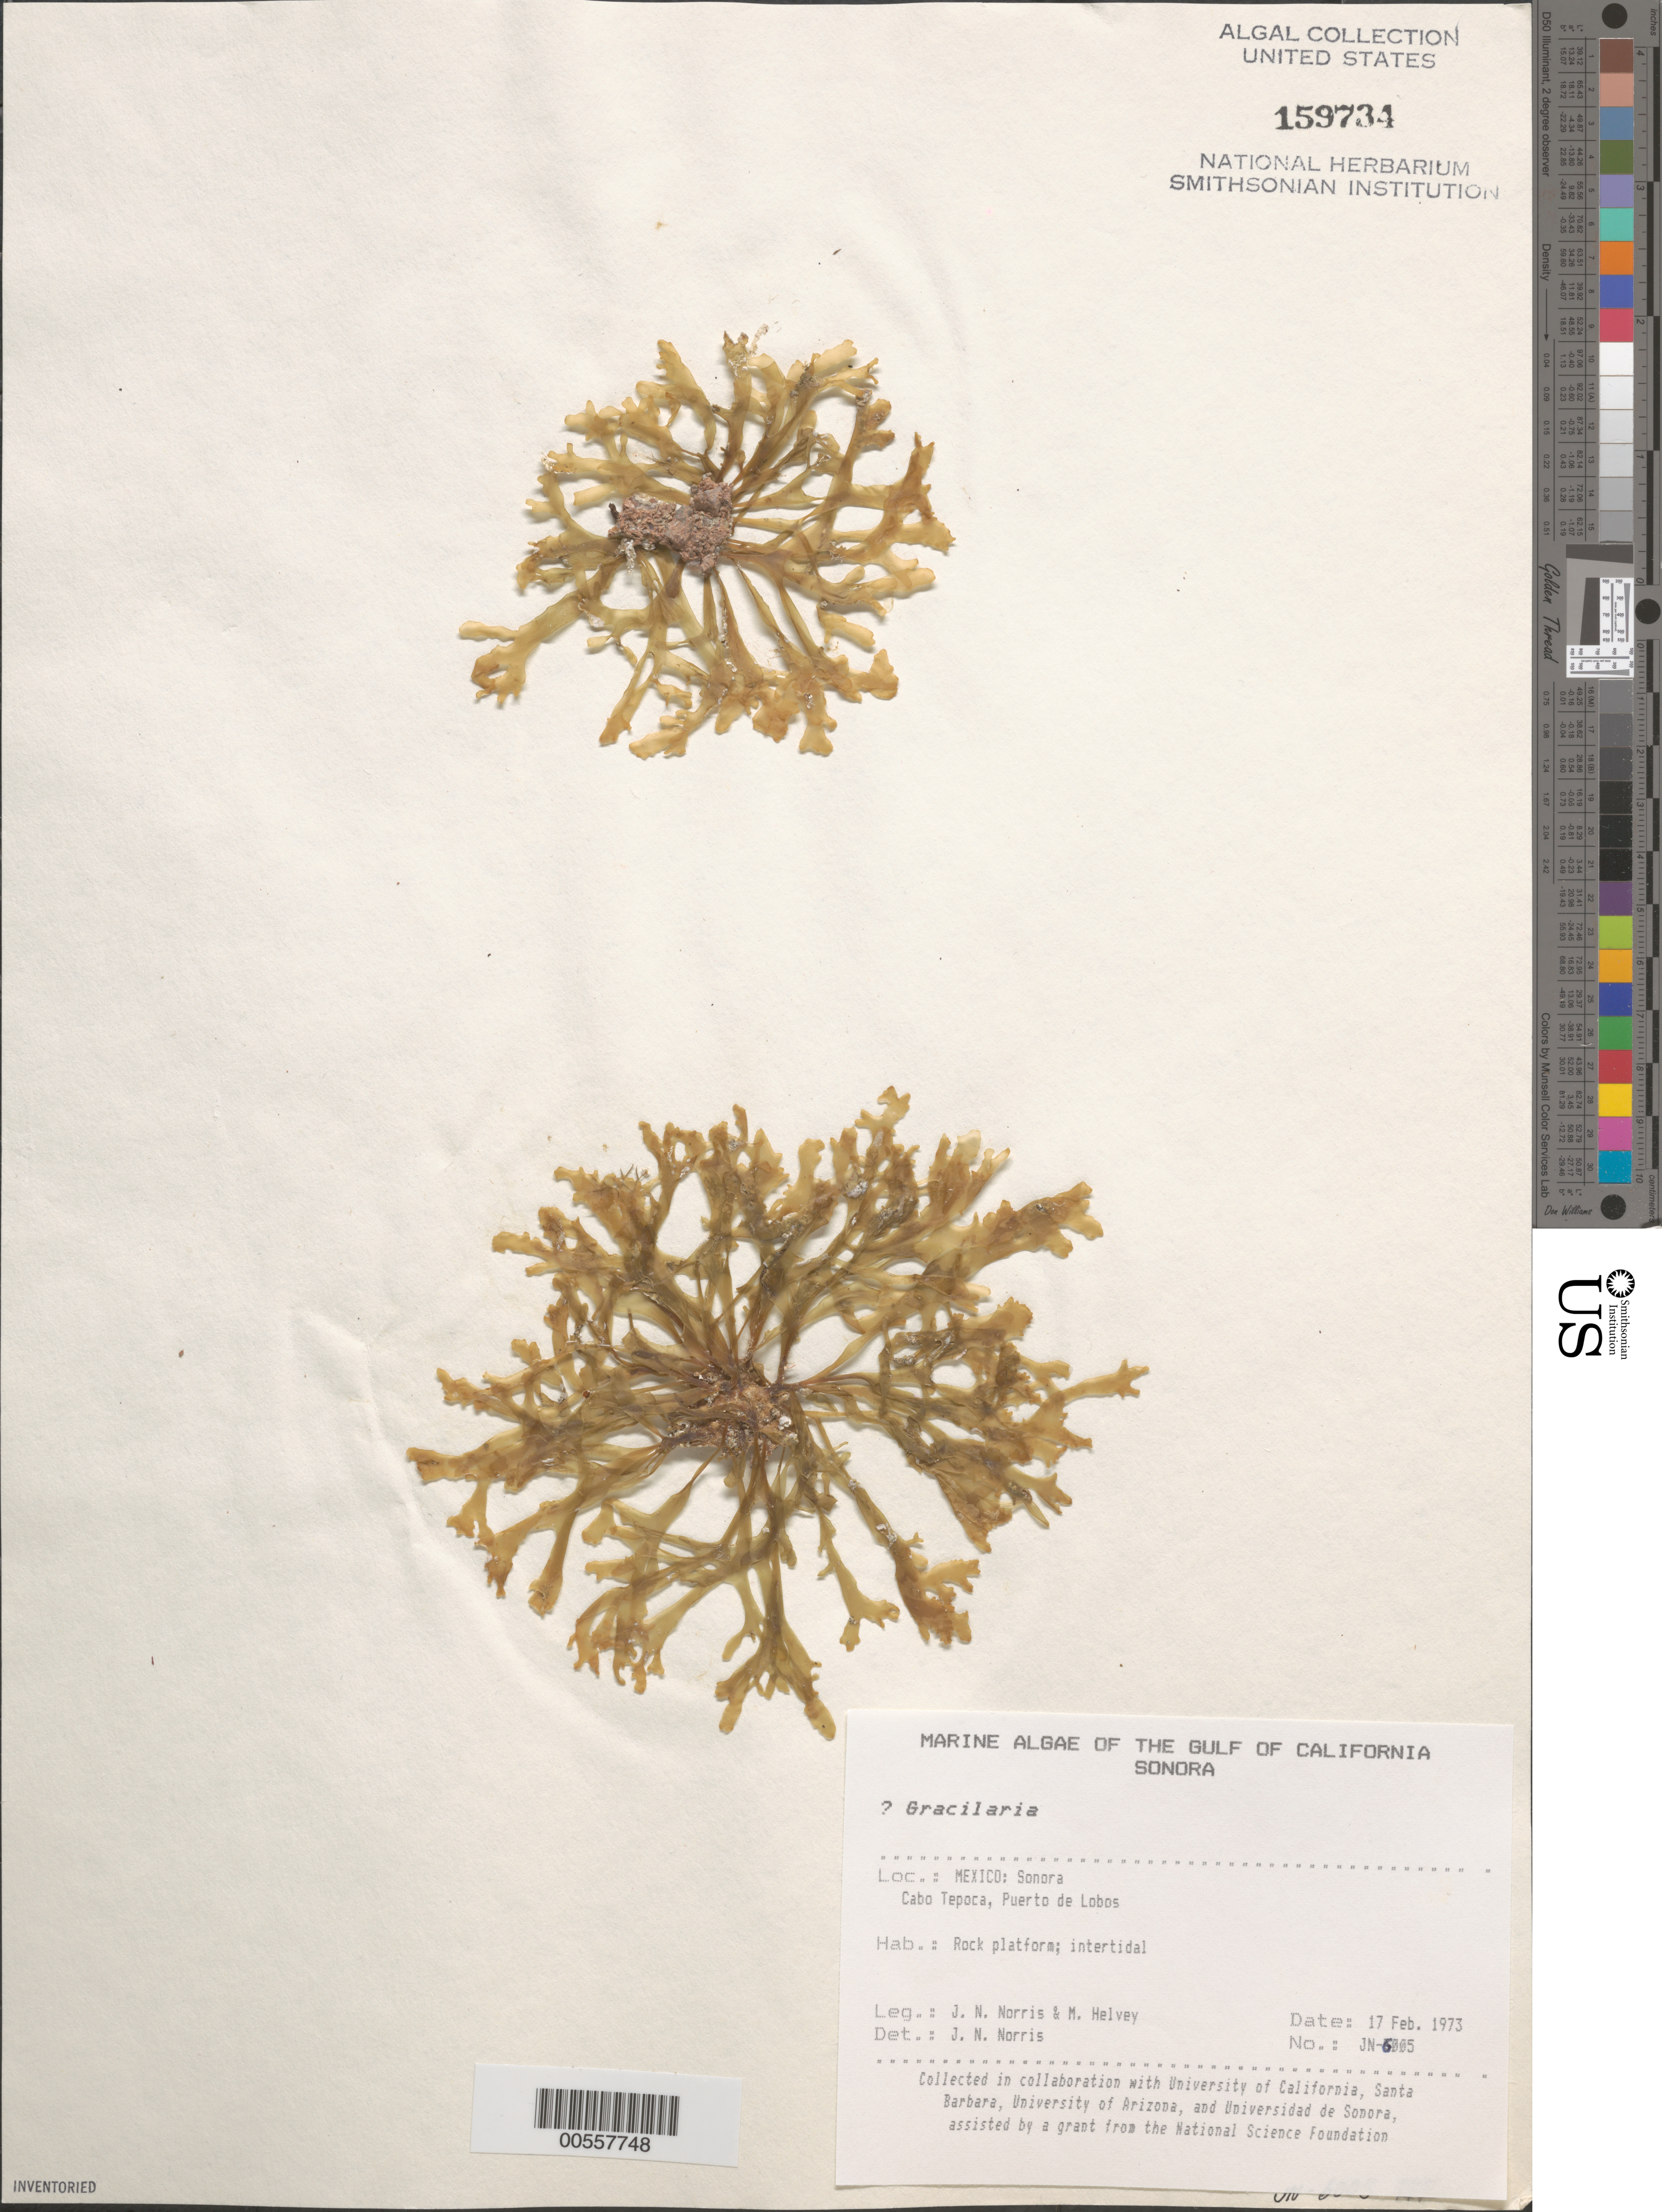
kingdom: Plantae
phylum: Rhodophyta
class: Florideophyceae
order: Gracilariales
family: Gracilariaceae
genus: Gracilaria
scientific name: Gracilaria sp.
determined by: Norris, James N.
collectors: J. N. Norris & M. Helvey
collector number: JN-6005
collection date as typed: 17 Feb 1973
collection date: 1973-02-17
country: Mexico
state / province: Sonora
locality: Cabo Tepoca, Puerto de Lobos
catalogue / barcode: US 159734